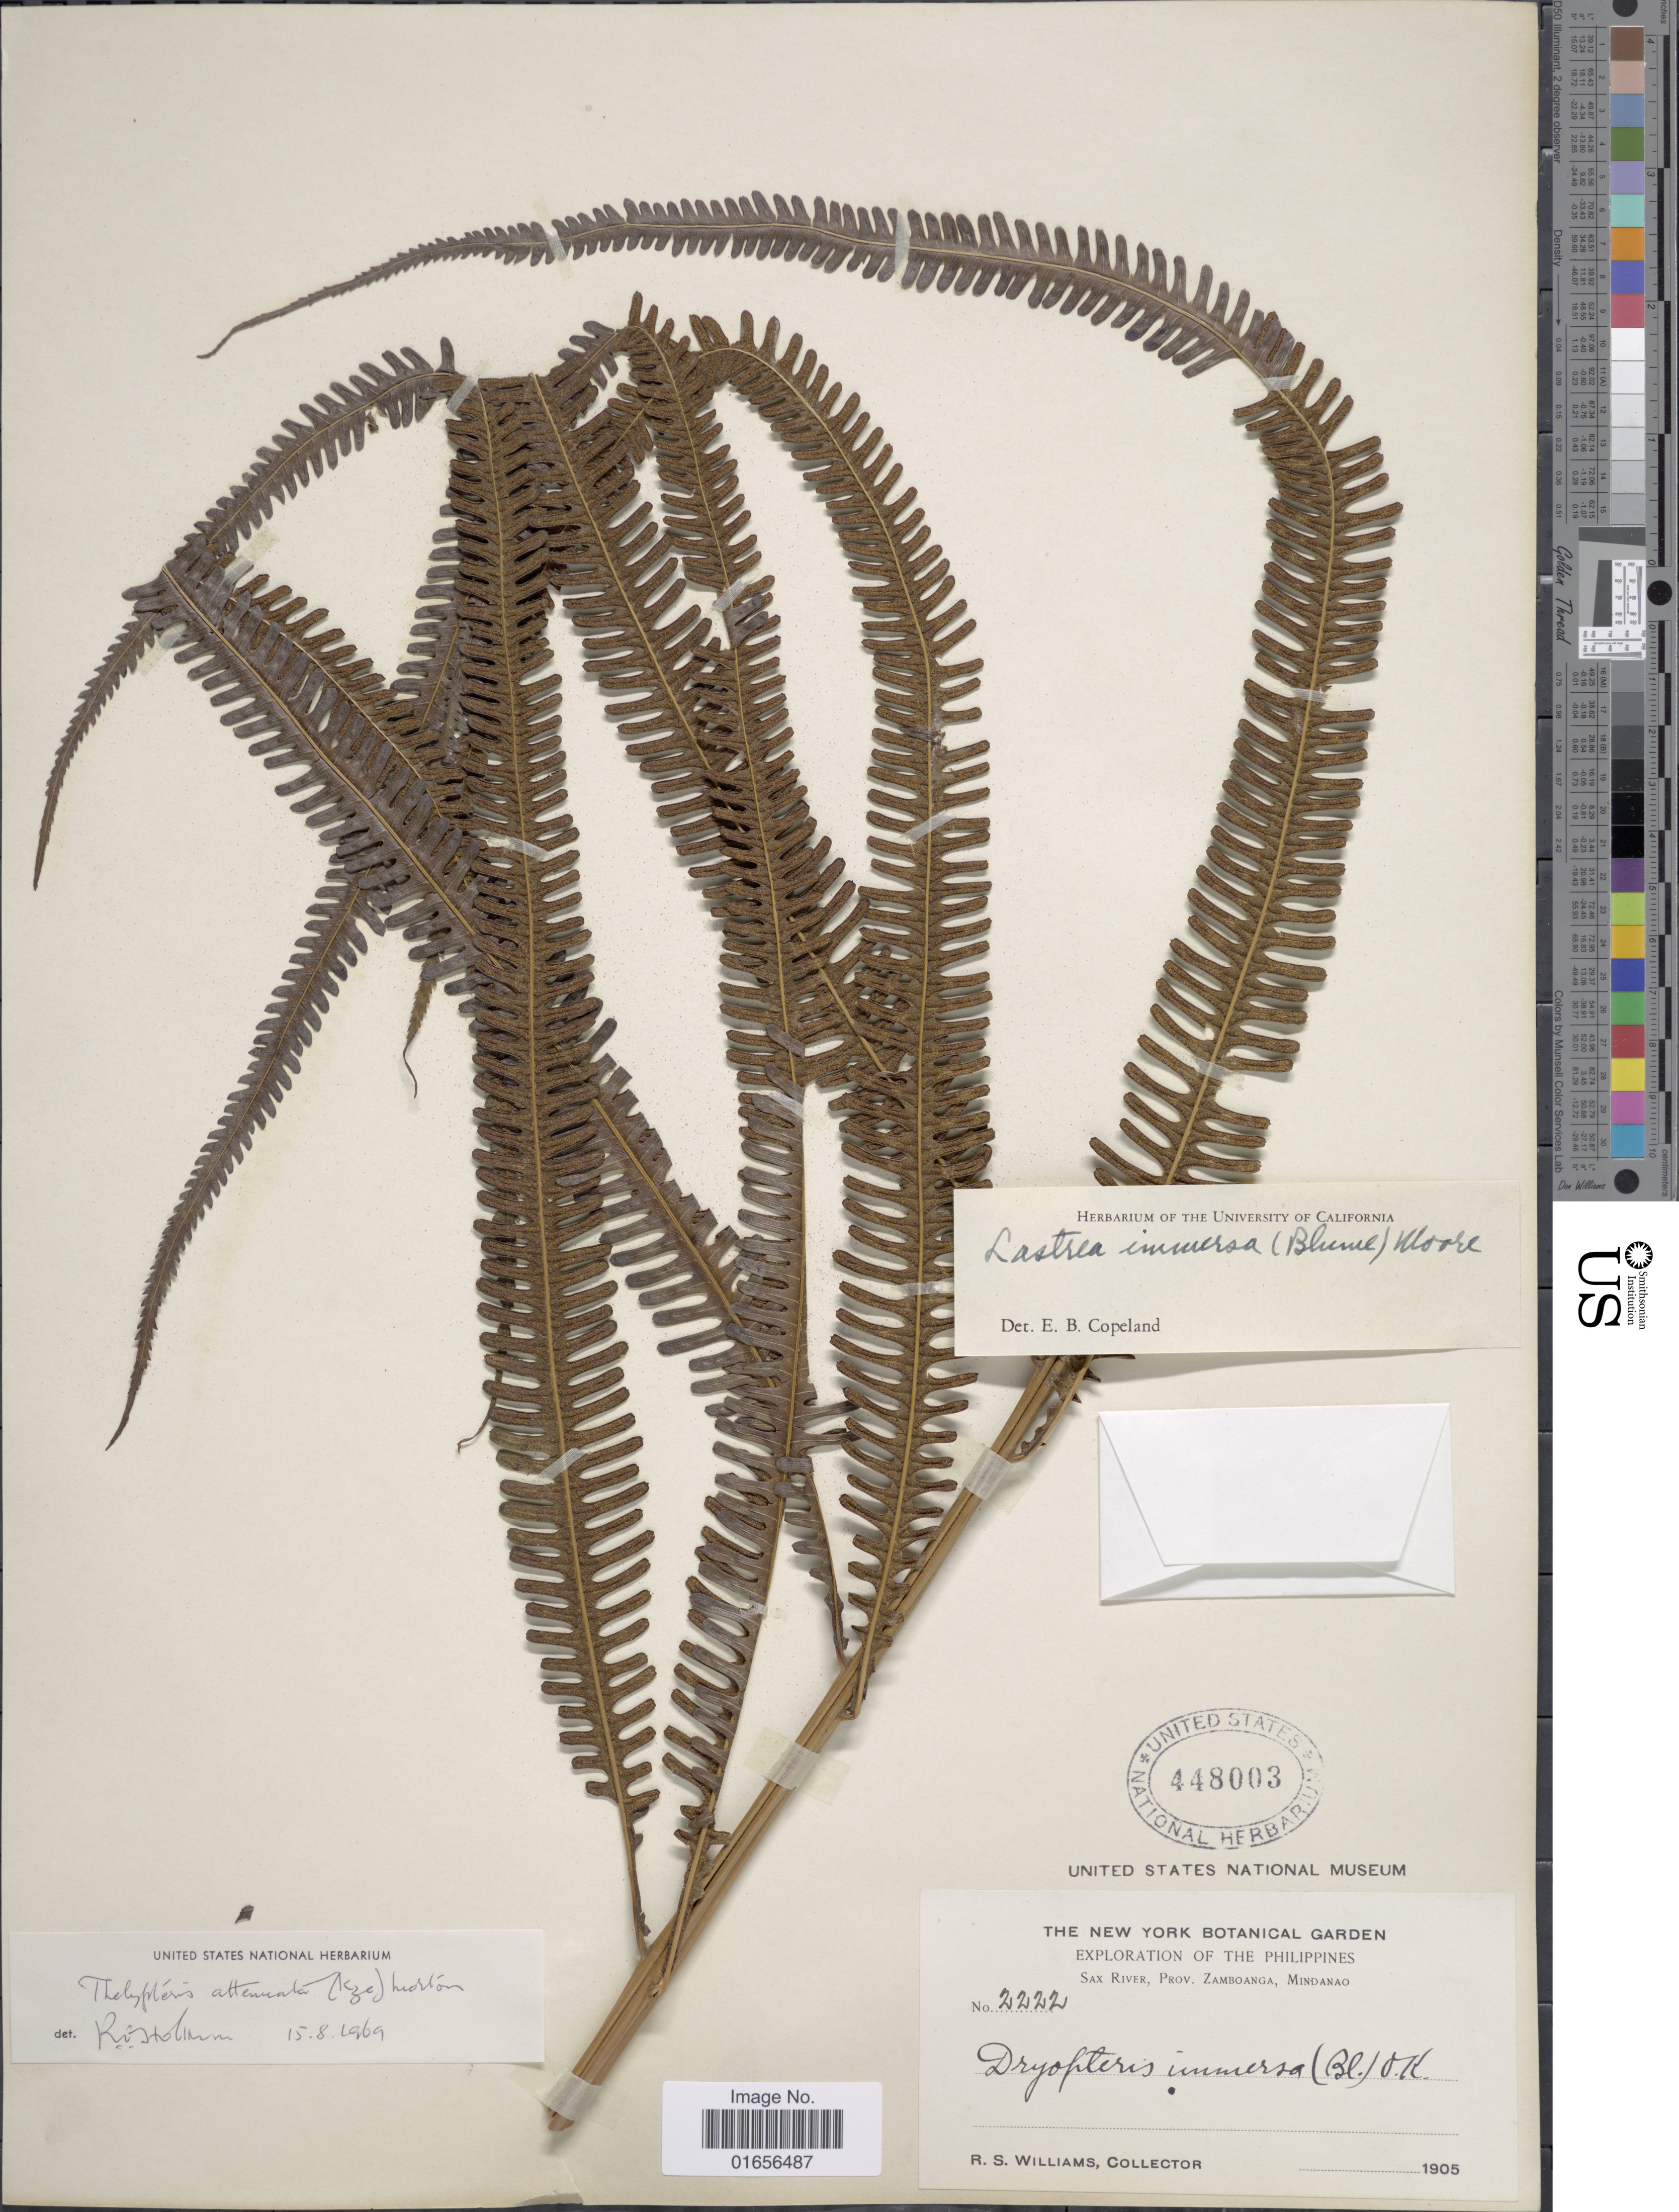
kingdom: Plantae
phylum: Tracheophyta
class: Polypodiopsida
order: Polypodiales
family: Thelypteridaceae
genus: Amphineuron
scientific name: Amphineuron attenuatum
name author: (Kunze) Holttum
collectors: R. S. Williams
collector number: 2222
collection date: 1905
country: Philippines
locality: The Philippines, Sax River, prov. Zamboanga, Mindanao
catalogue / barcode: US 448003